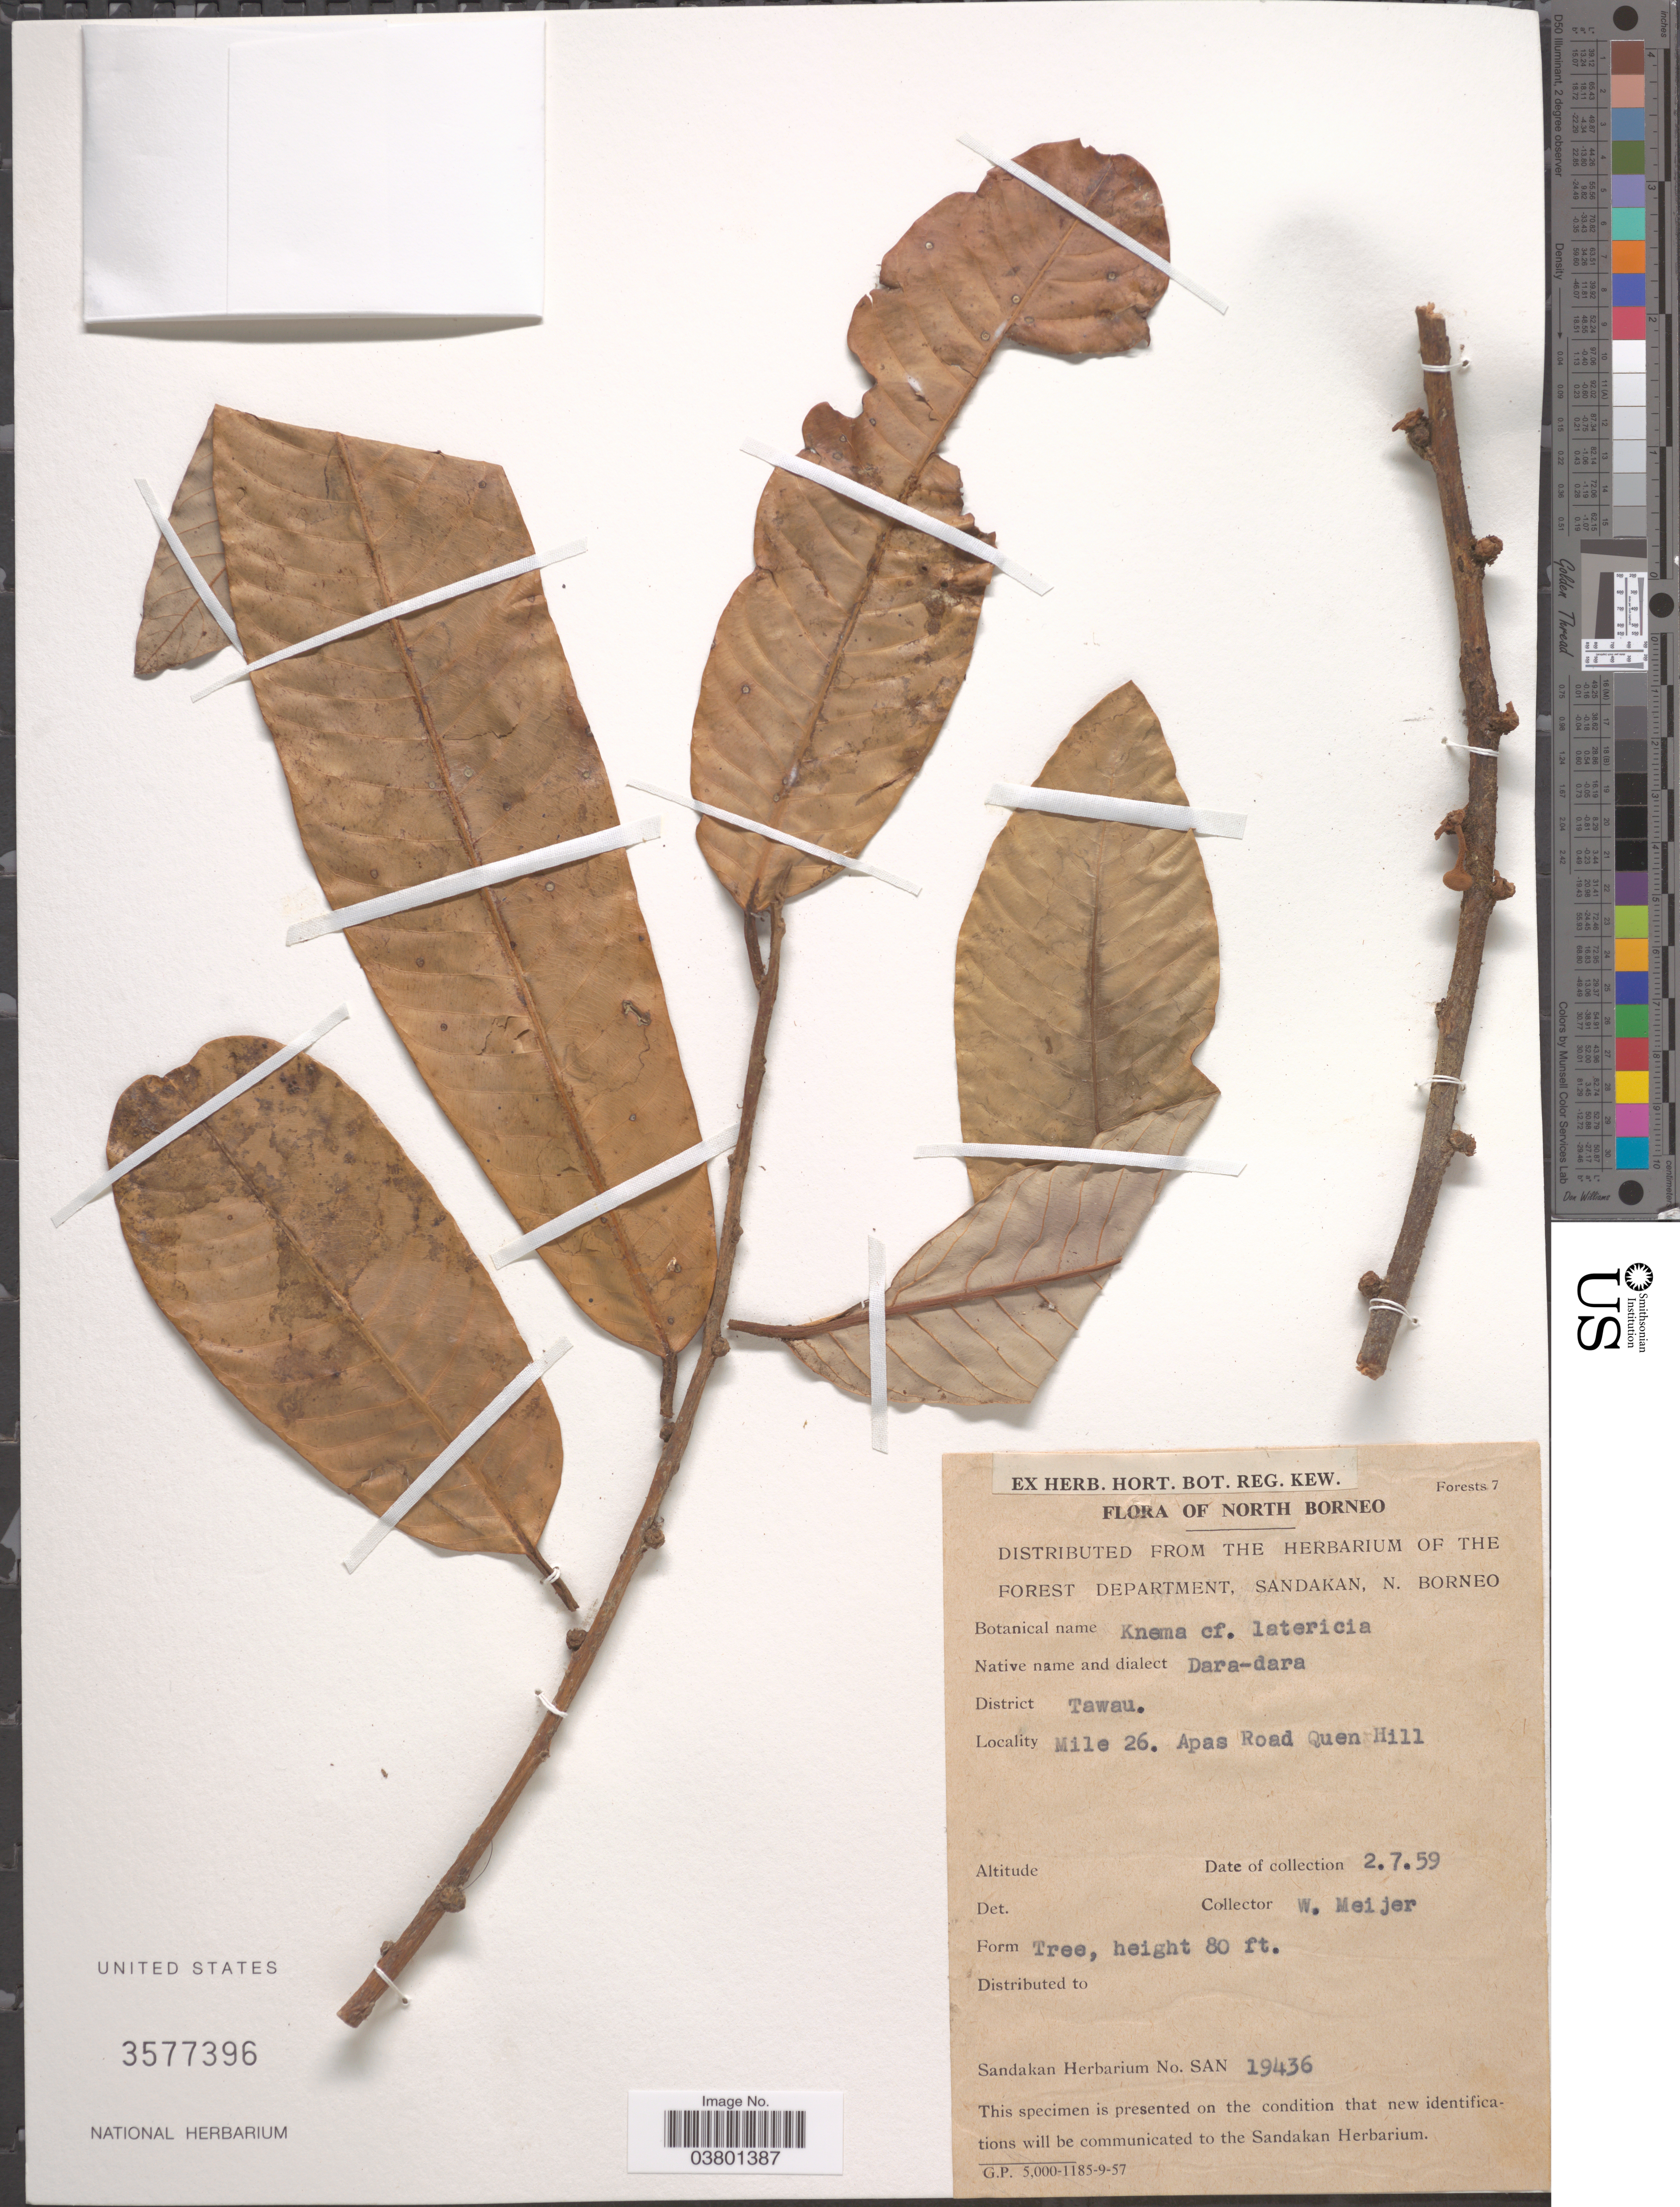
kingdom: Plantae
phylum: Tracheophyta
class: Magnoliopsida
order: Magnoliales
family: Myristicaceae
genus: Knema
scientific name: Knema latericia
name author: Elmer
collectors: W. Meijer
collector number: San19436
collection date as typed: Transcribed d/m/y: 2/7/59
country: Malaysia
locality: North Borneo. District Tawau. Mile 26. Apas Road Quen Hill.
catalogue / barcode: US 3577396